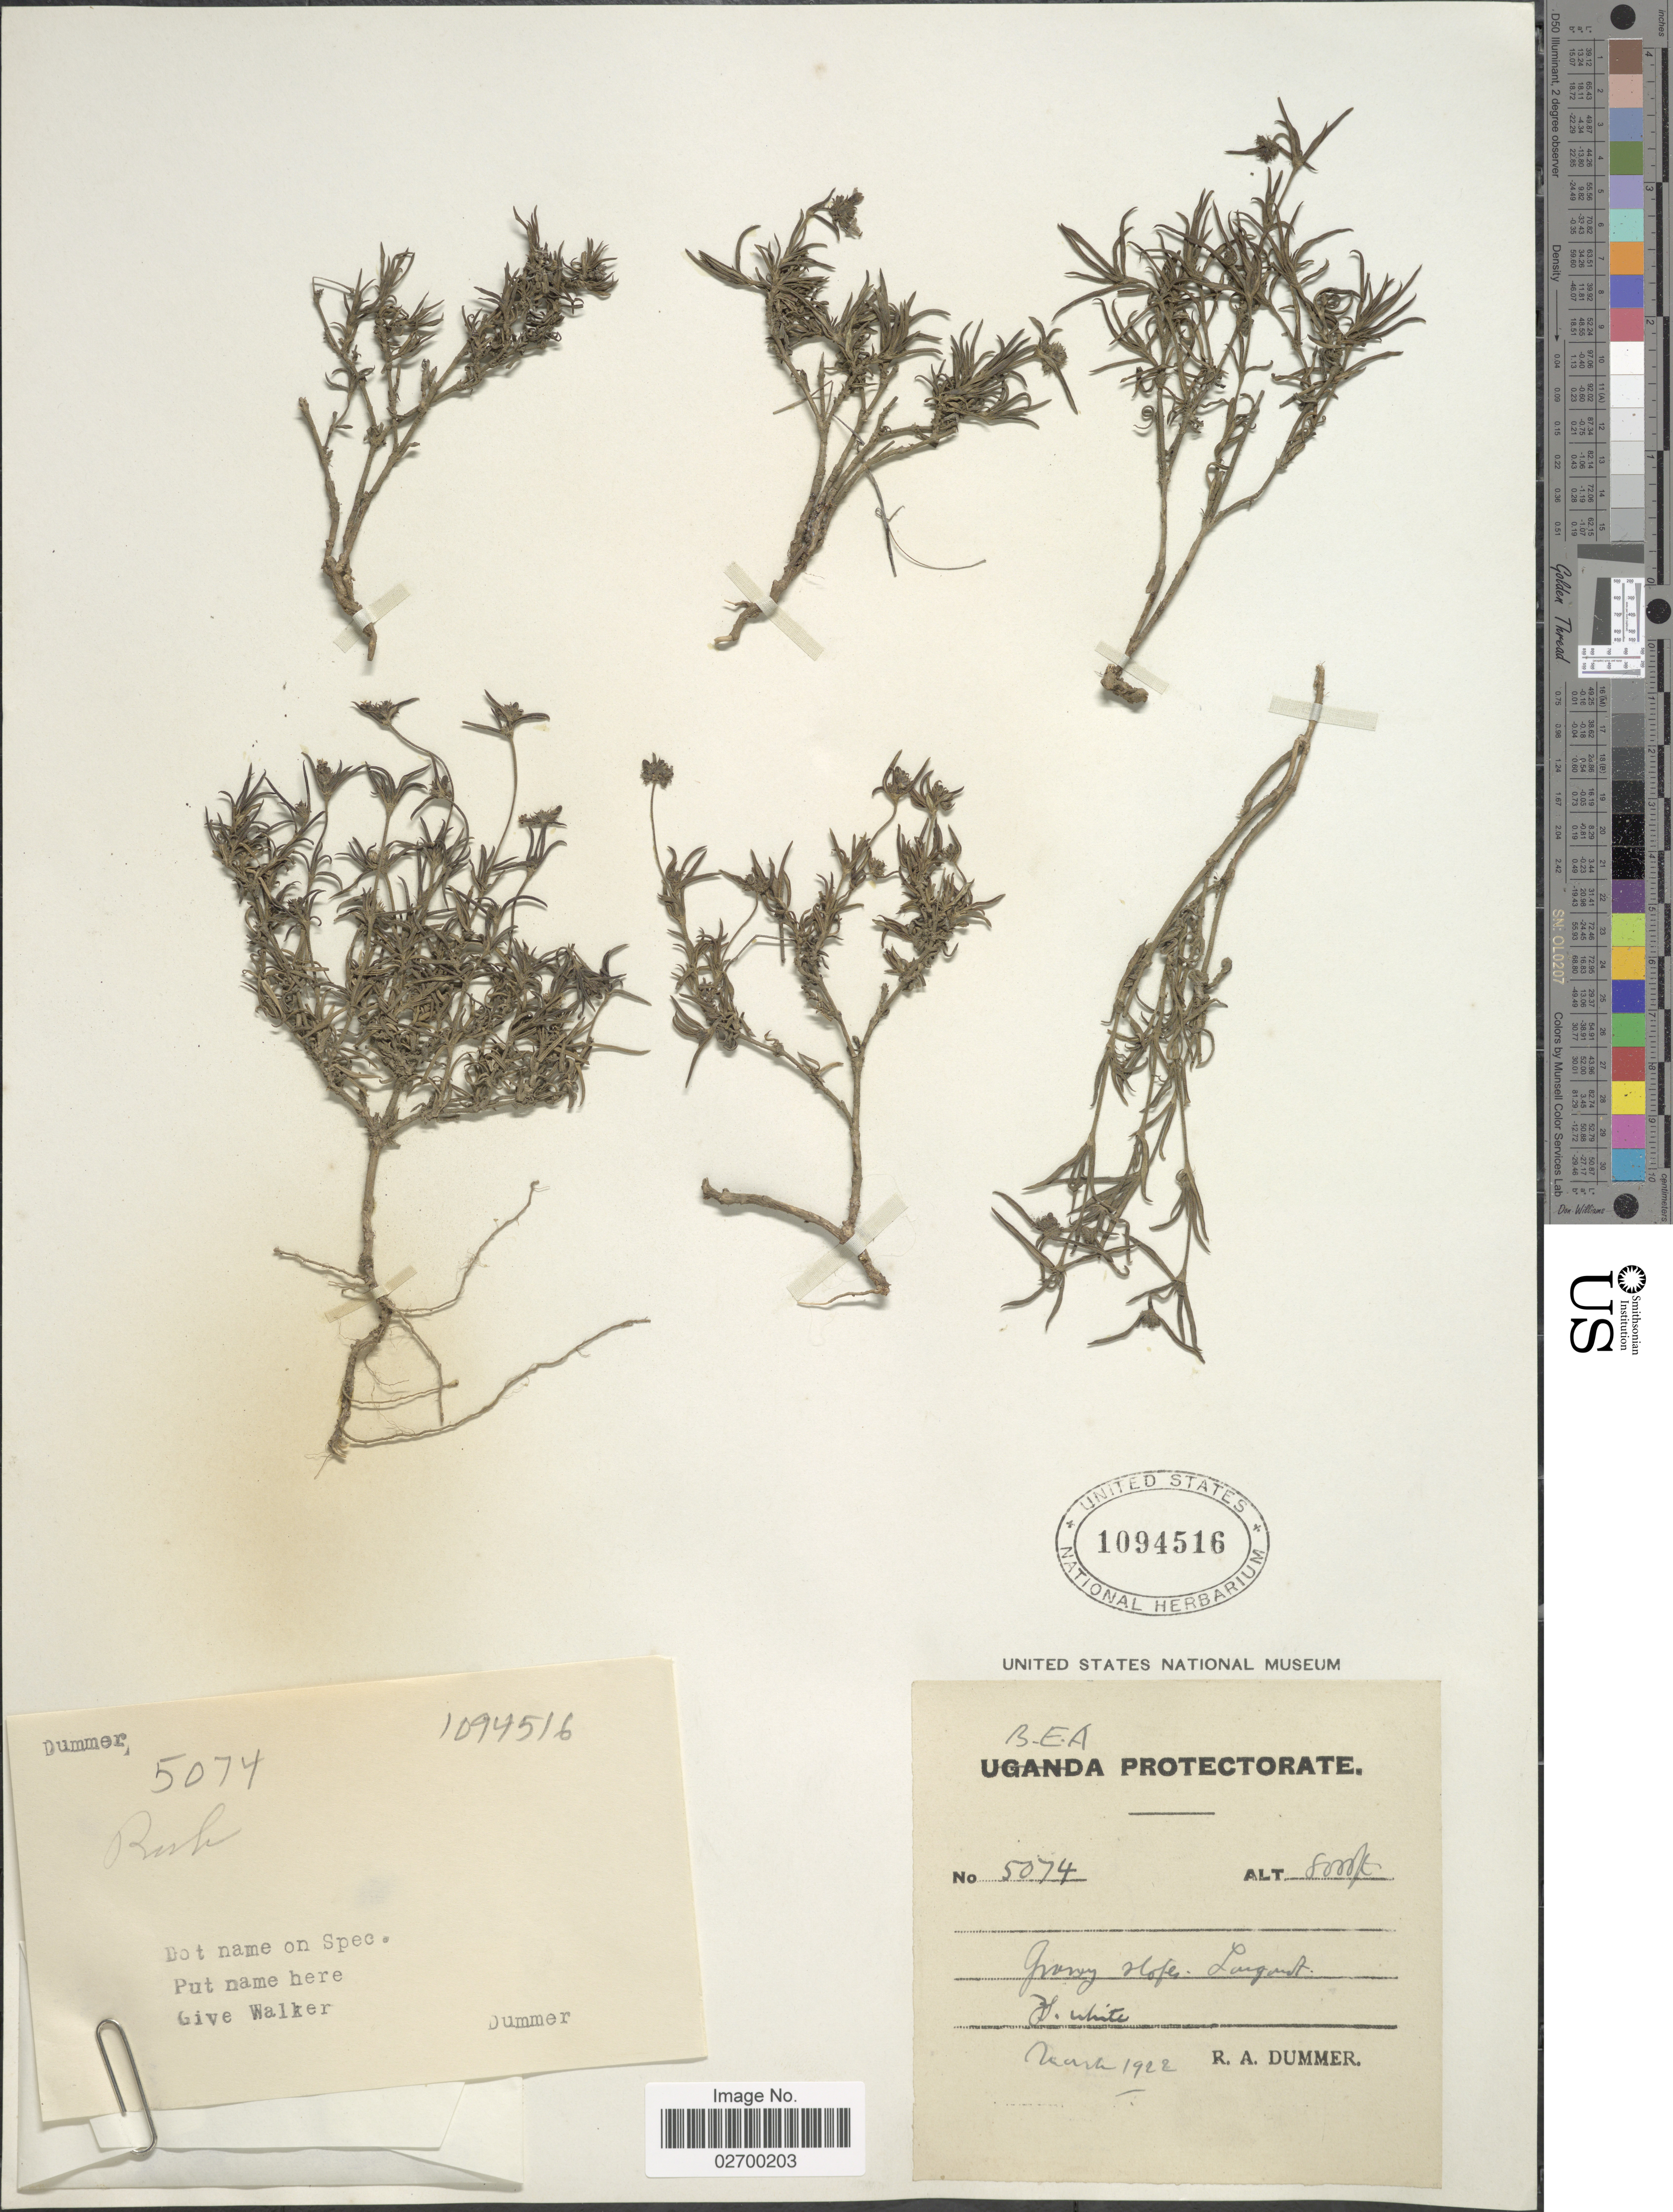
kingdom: Plantae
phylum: Tracheophyta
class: Magnoliopsida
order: Gentianales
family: Rubiaceae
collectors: R. Dümmer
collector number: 5074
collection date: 1922-03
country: Kenya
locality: B.E.A. Langgout [interpreted]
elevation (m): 2438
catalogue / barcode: US 1094516